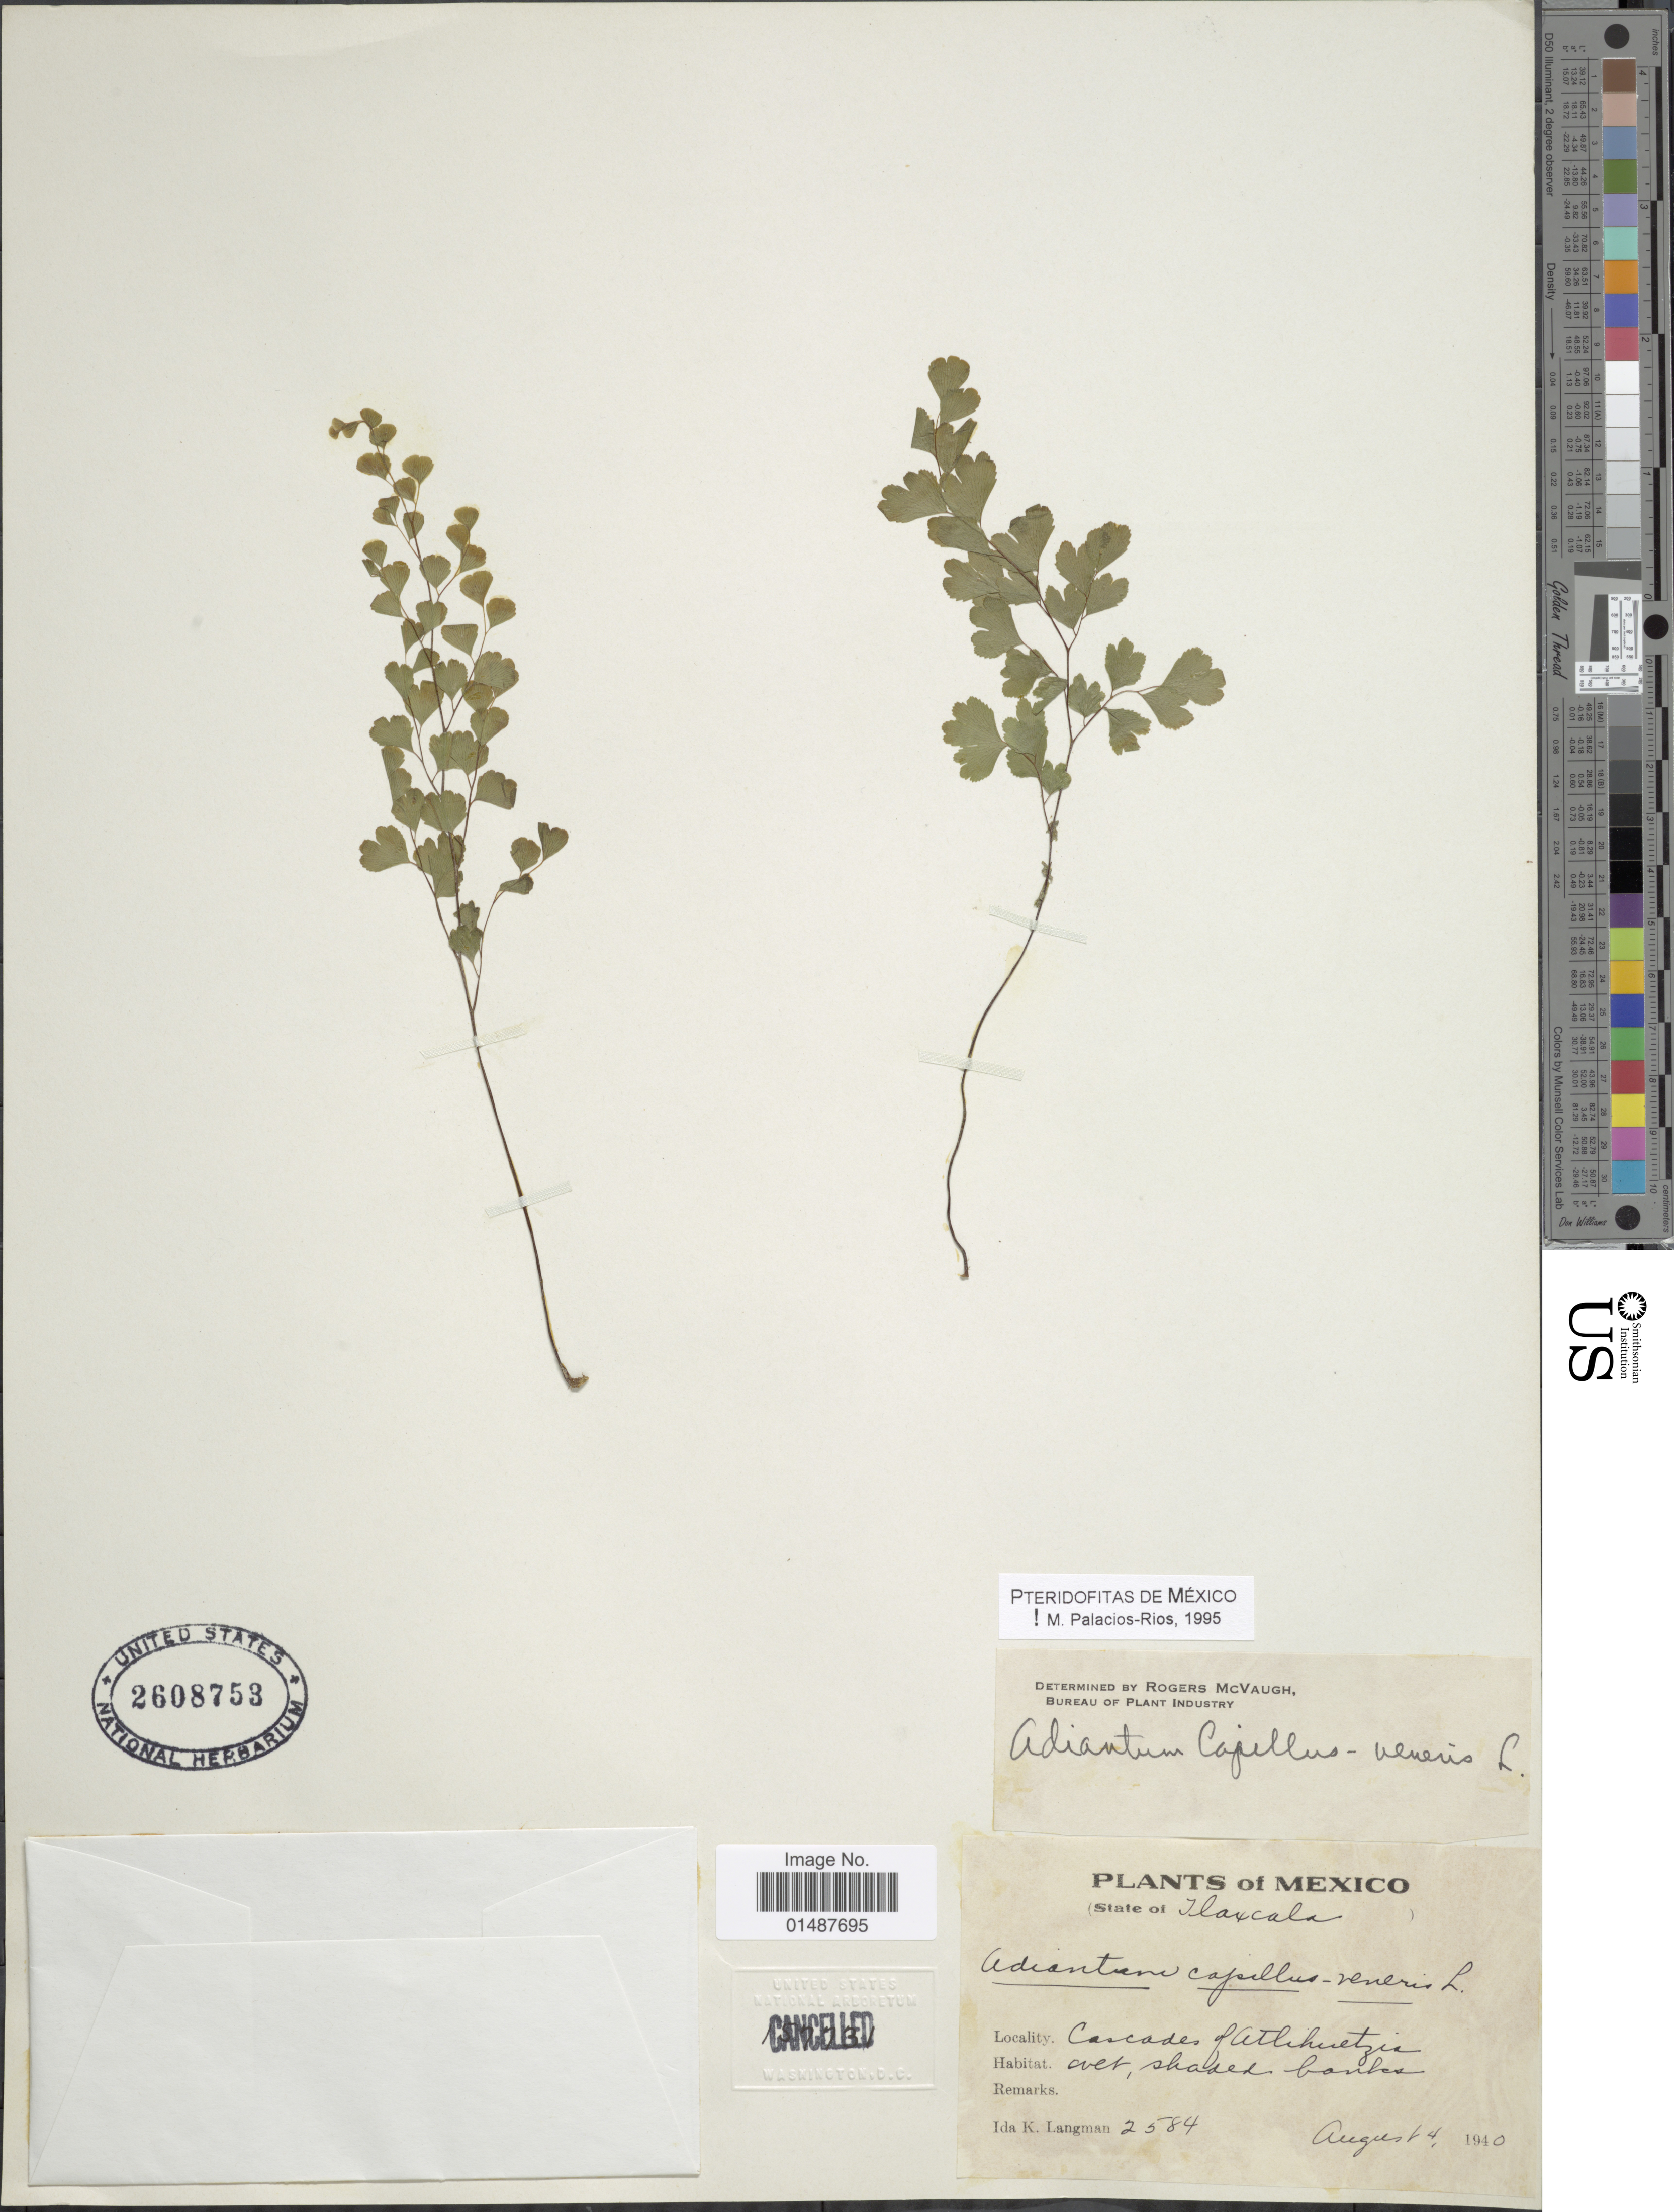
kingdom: Plantae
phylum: Tracheophyta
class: Polypodiopsida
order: Polypodiales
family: Pteridaceae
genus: Adiantum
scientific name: Adiantum capillus-veneris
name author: L.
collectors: I. K. Langman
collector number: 2584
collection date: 1940-08-04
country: Mexico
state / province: Tlaxcala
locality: Cascades of Atlihuetzia, over shaded banks.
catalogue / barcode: US 2608753